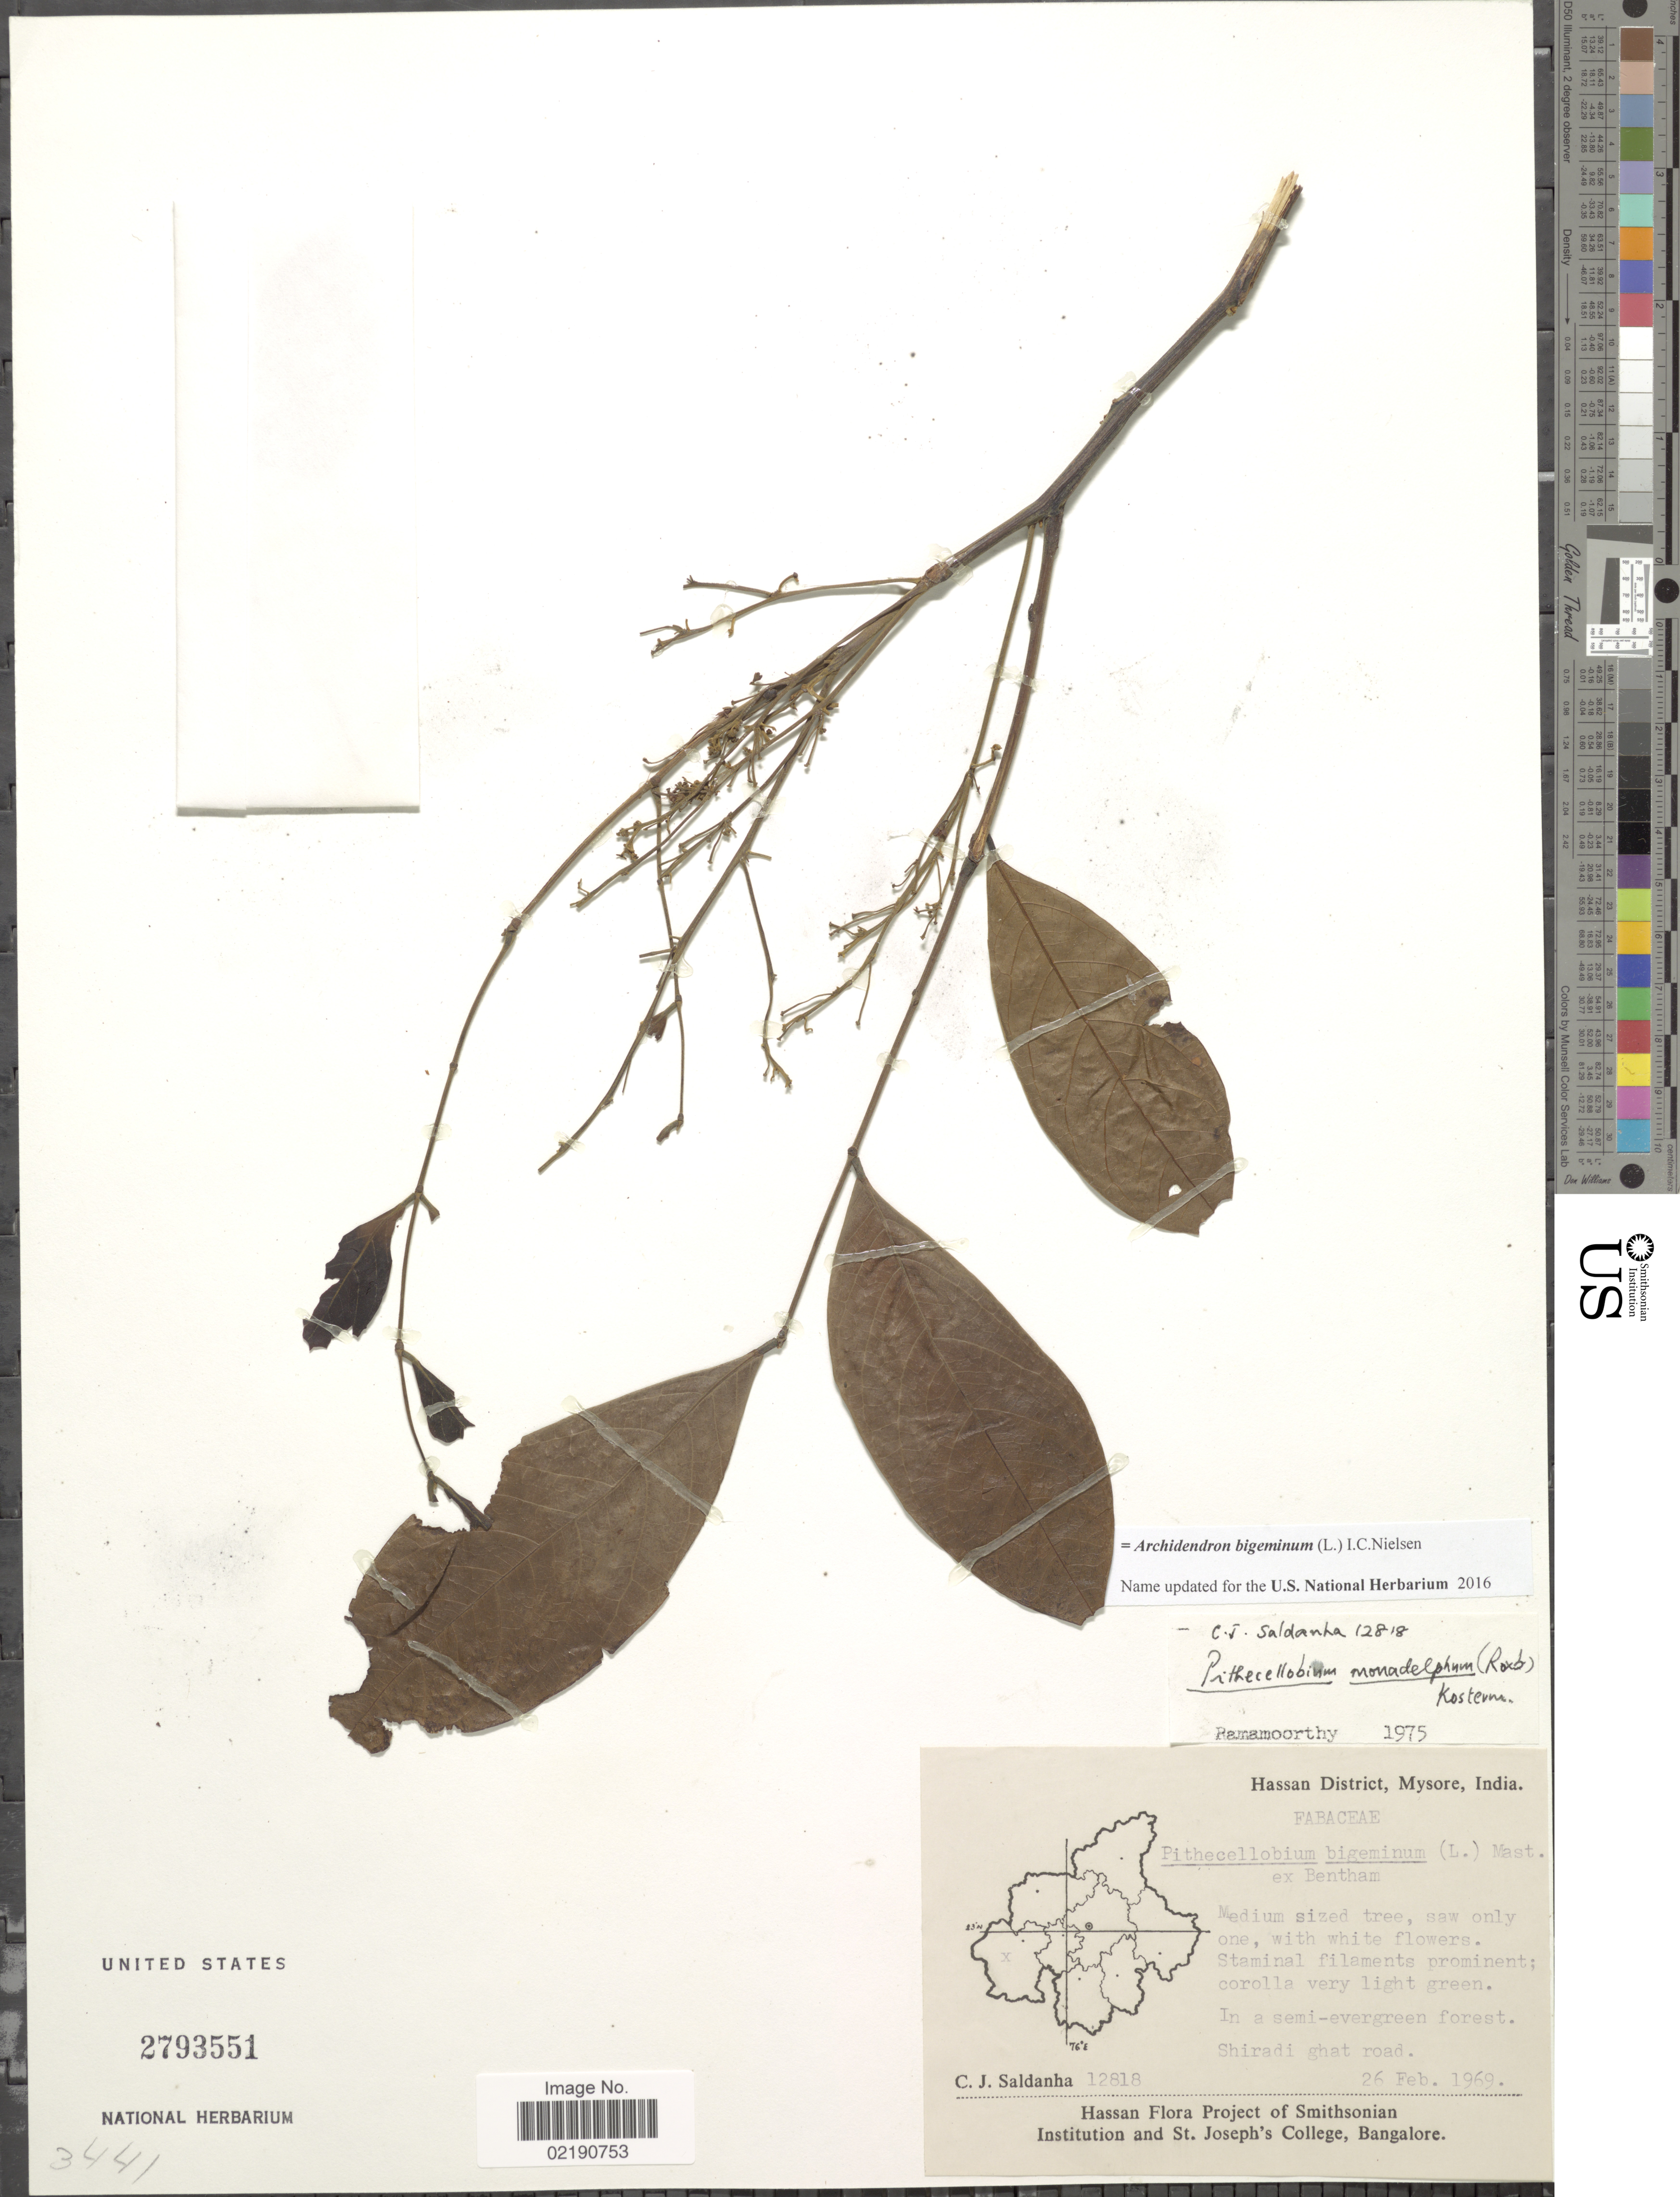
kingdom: Plantae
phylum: Tracheophyta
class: Magnoliopsida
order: Fabales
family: Fabaceae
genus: Archidendron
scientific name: Archidendron bigeminum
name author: I.C. Nielsen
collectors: C. J. Saldanha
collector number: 12818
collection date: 1969-02-26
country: India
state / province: Karnataka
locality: Hassan District, Mysore, Shiradi ghat road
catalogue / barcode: US 2793551